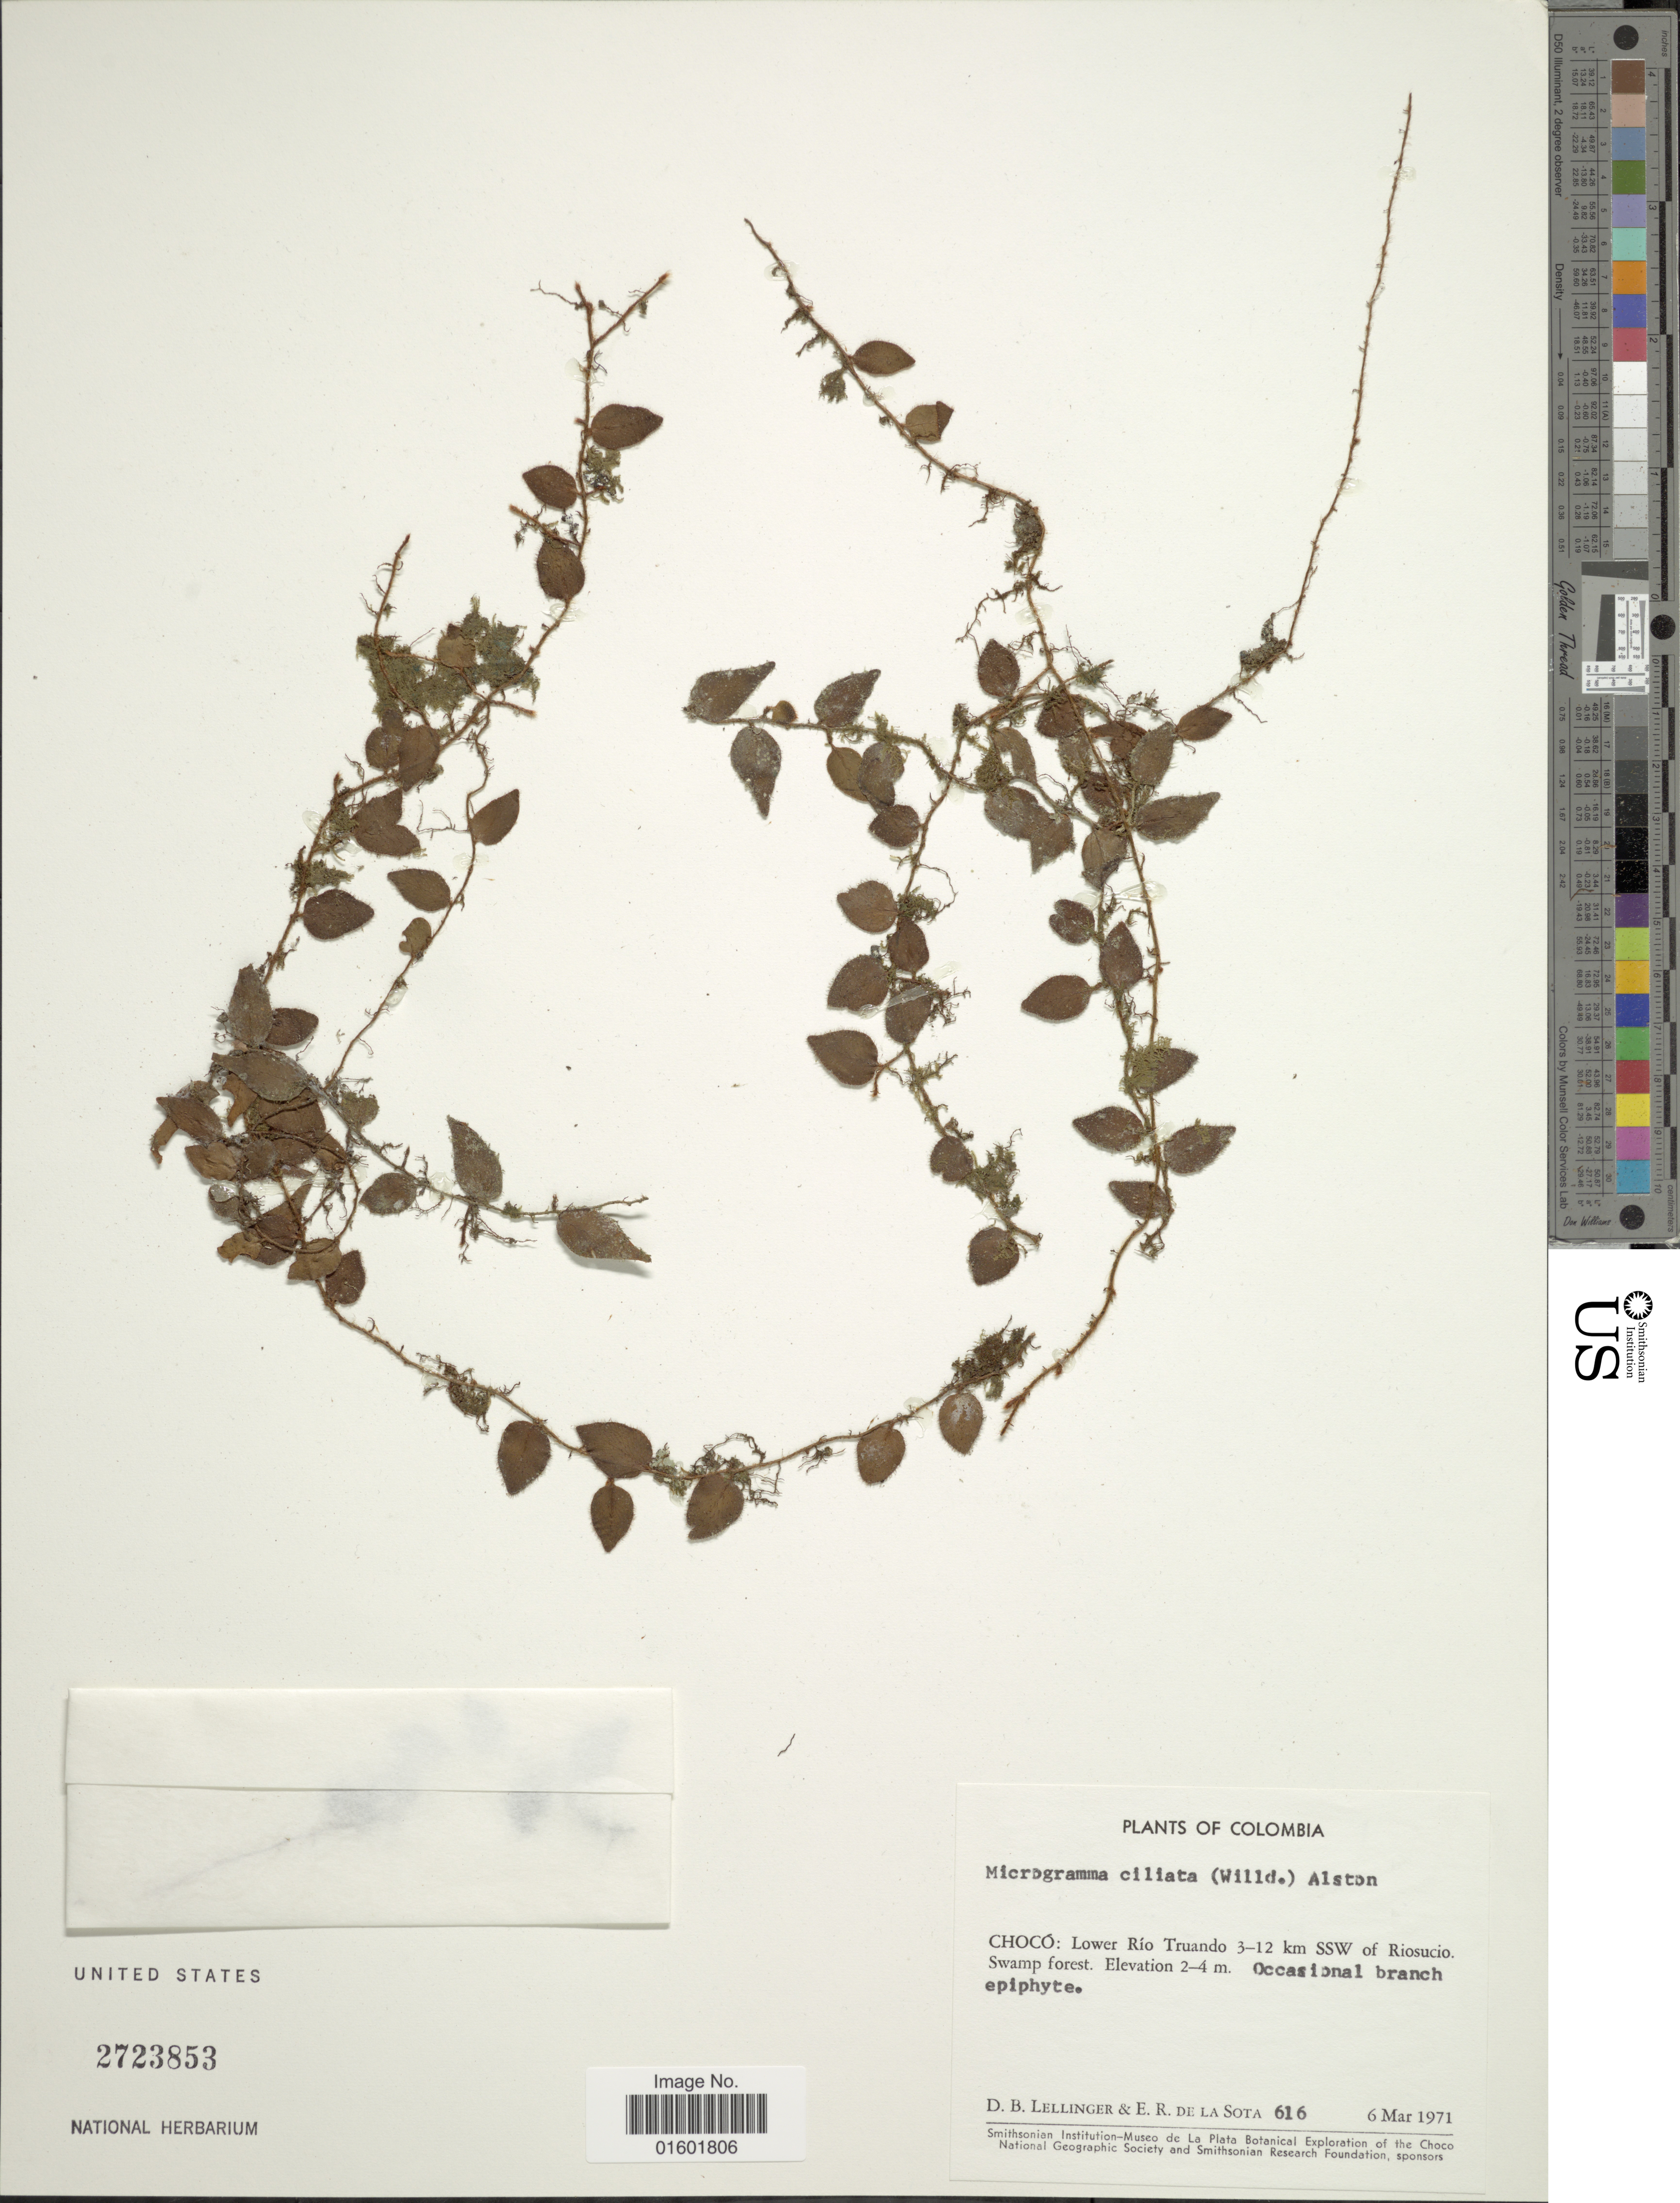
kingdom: Plantae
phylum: Tracheophyta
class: Polypodiopsida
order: Polypodiales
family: Polypodiaceae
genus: Microgramma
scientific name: Microgramma reptans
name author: (Cav.) A.R. Sm.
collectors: D. B. Lellinger & E. R. de la Sota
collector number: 616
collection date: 1971-03-06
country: Colombia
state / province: Chocó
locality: Lower Rio Truando 3-12 km SSW of Riosucio Swamp forest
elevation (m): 2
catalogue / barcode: US 2723853